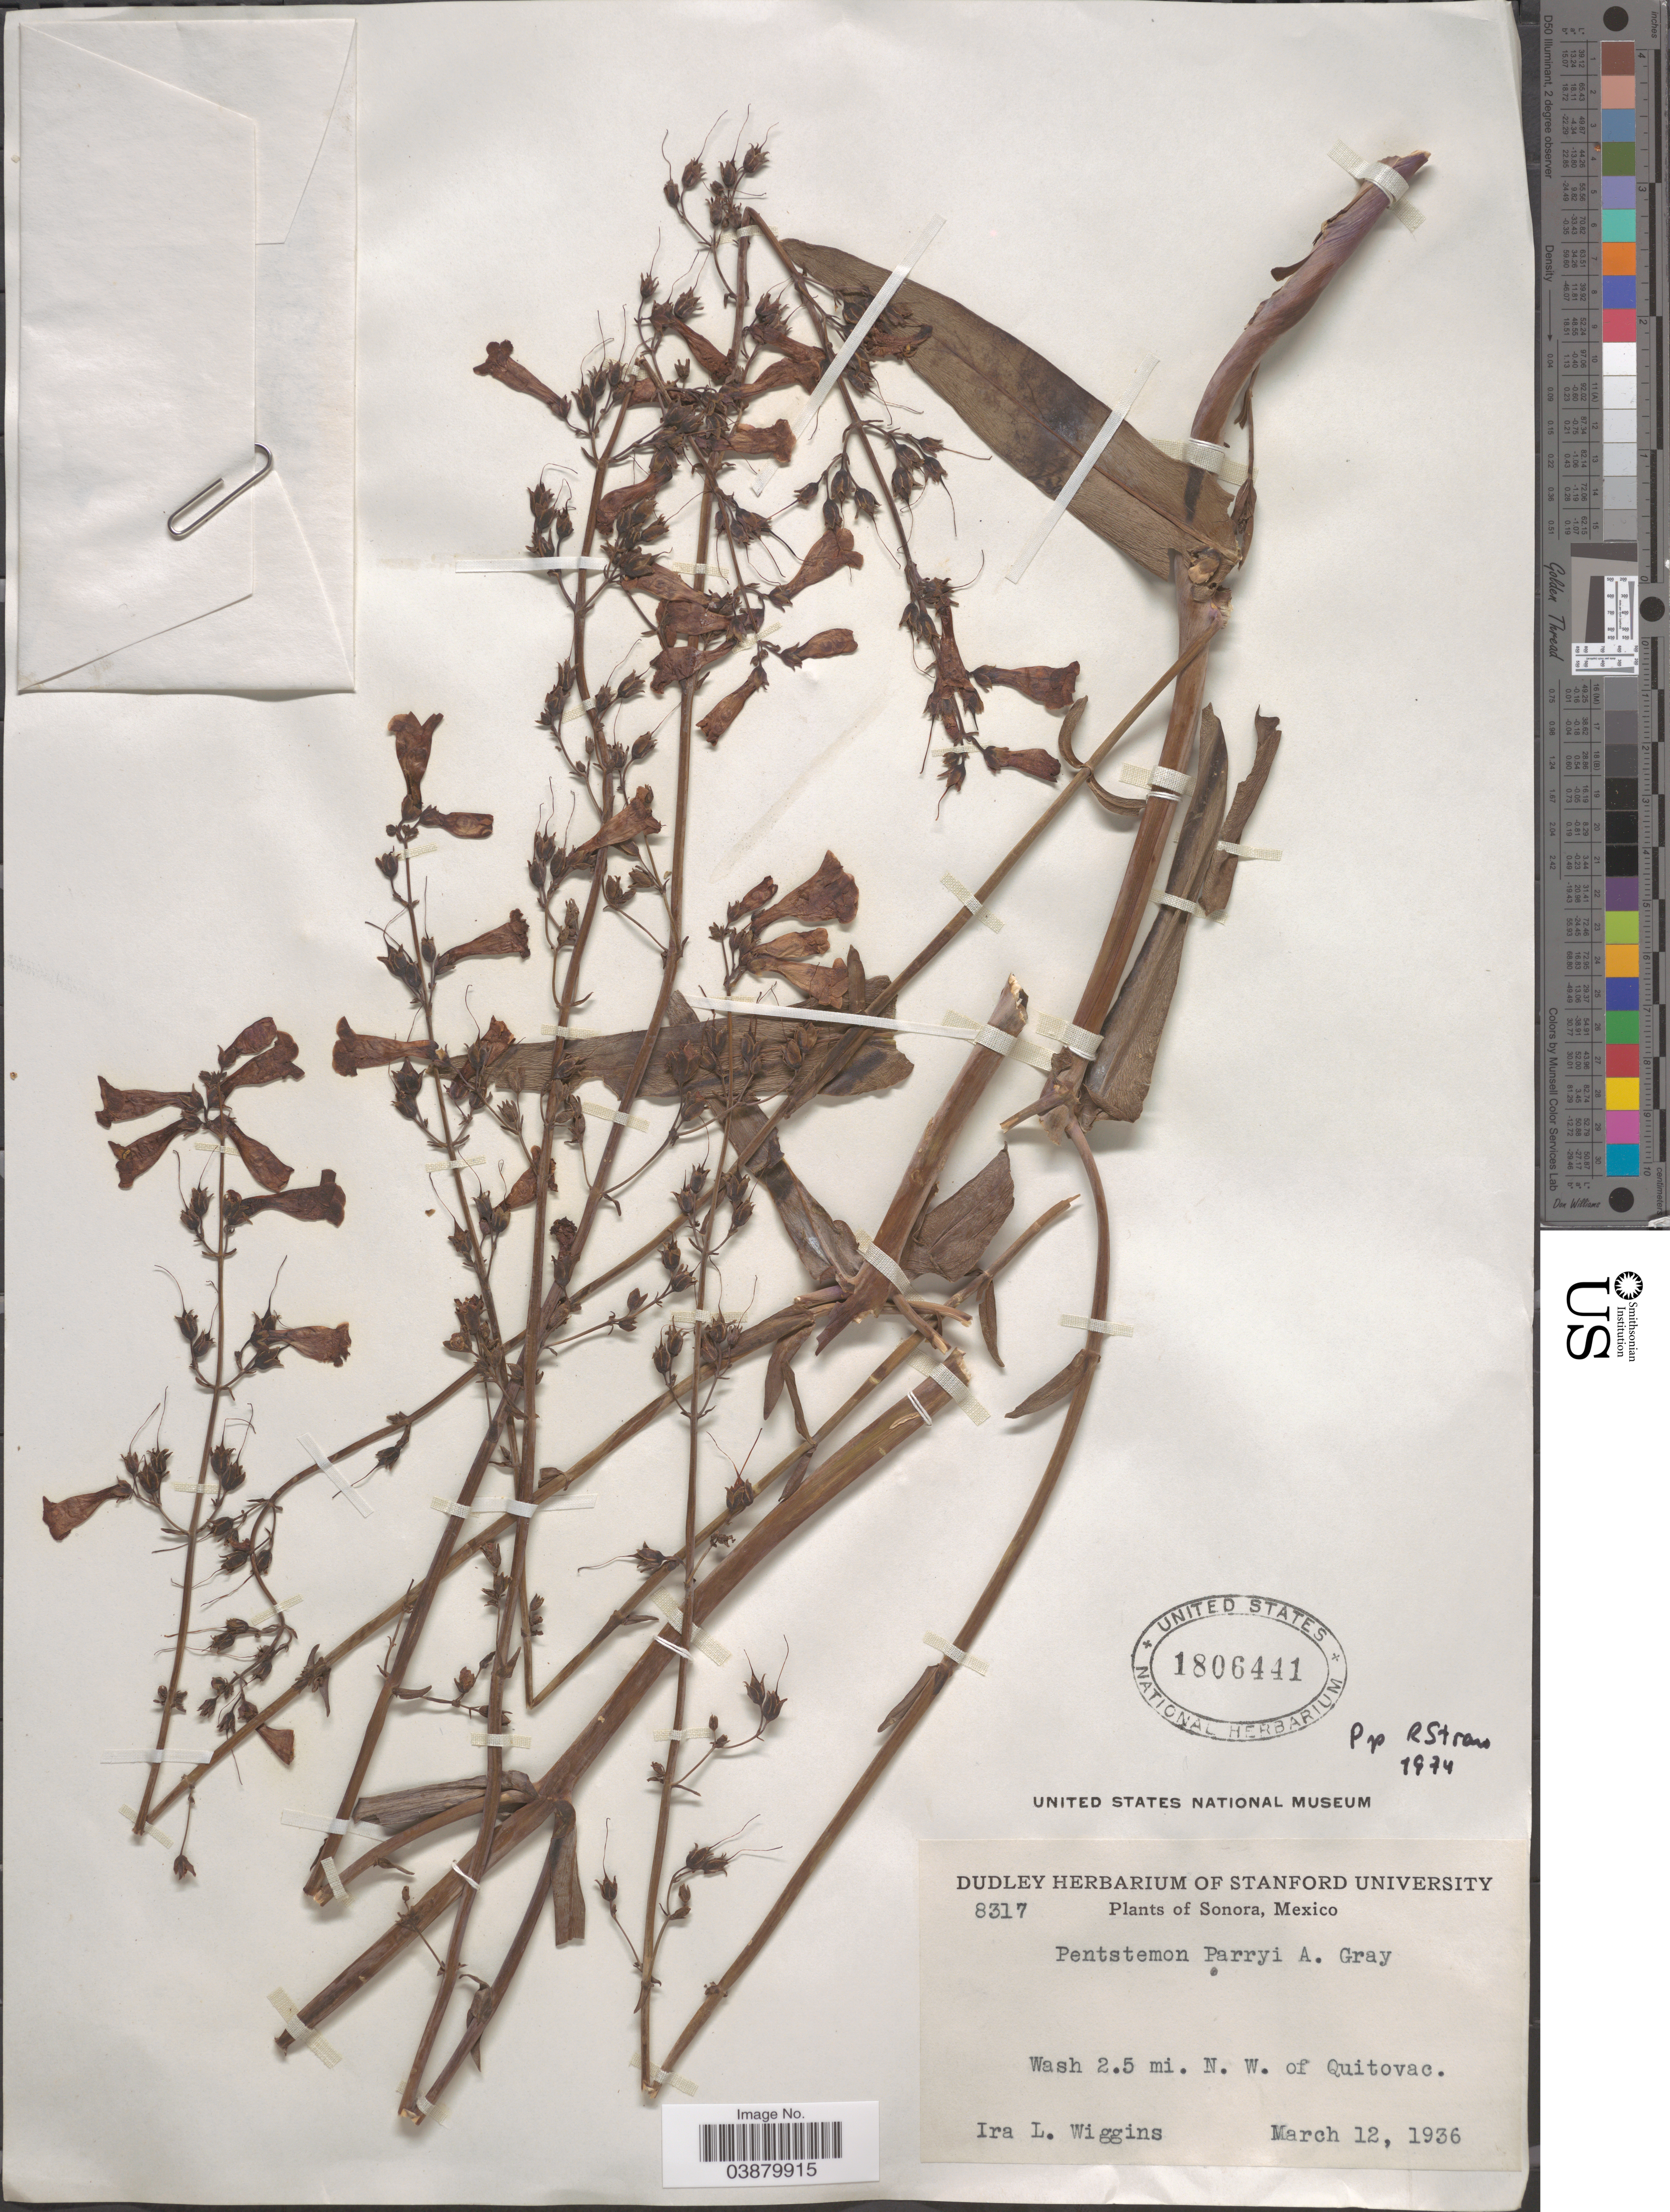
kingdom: Plantae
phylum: Tracheophyta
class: Magnoliopsida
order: Lamiales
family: Plantaginaceae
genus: Penstemon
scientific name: Penstemon parryi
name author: A. Gray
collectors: I. L. Wiggins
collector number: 8317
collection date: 1936-03-12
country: Mexico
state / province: Sonora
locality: Wash 2.5 mi. N. W. of Quitovac.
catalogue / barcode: US 1806441